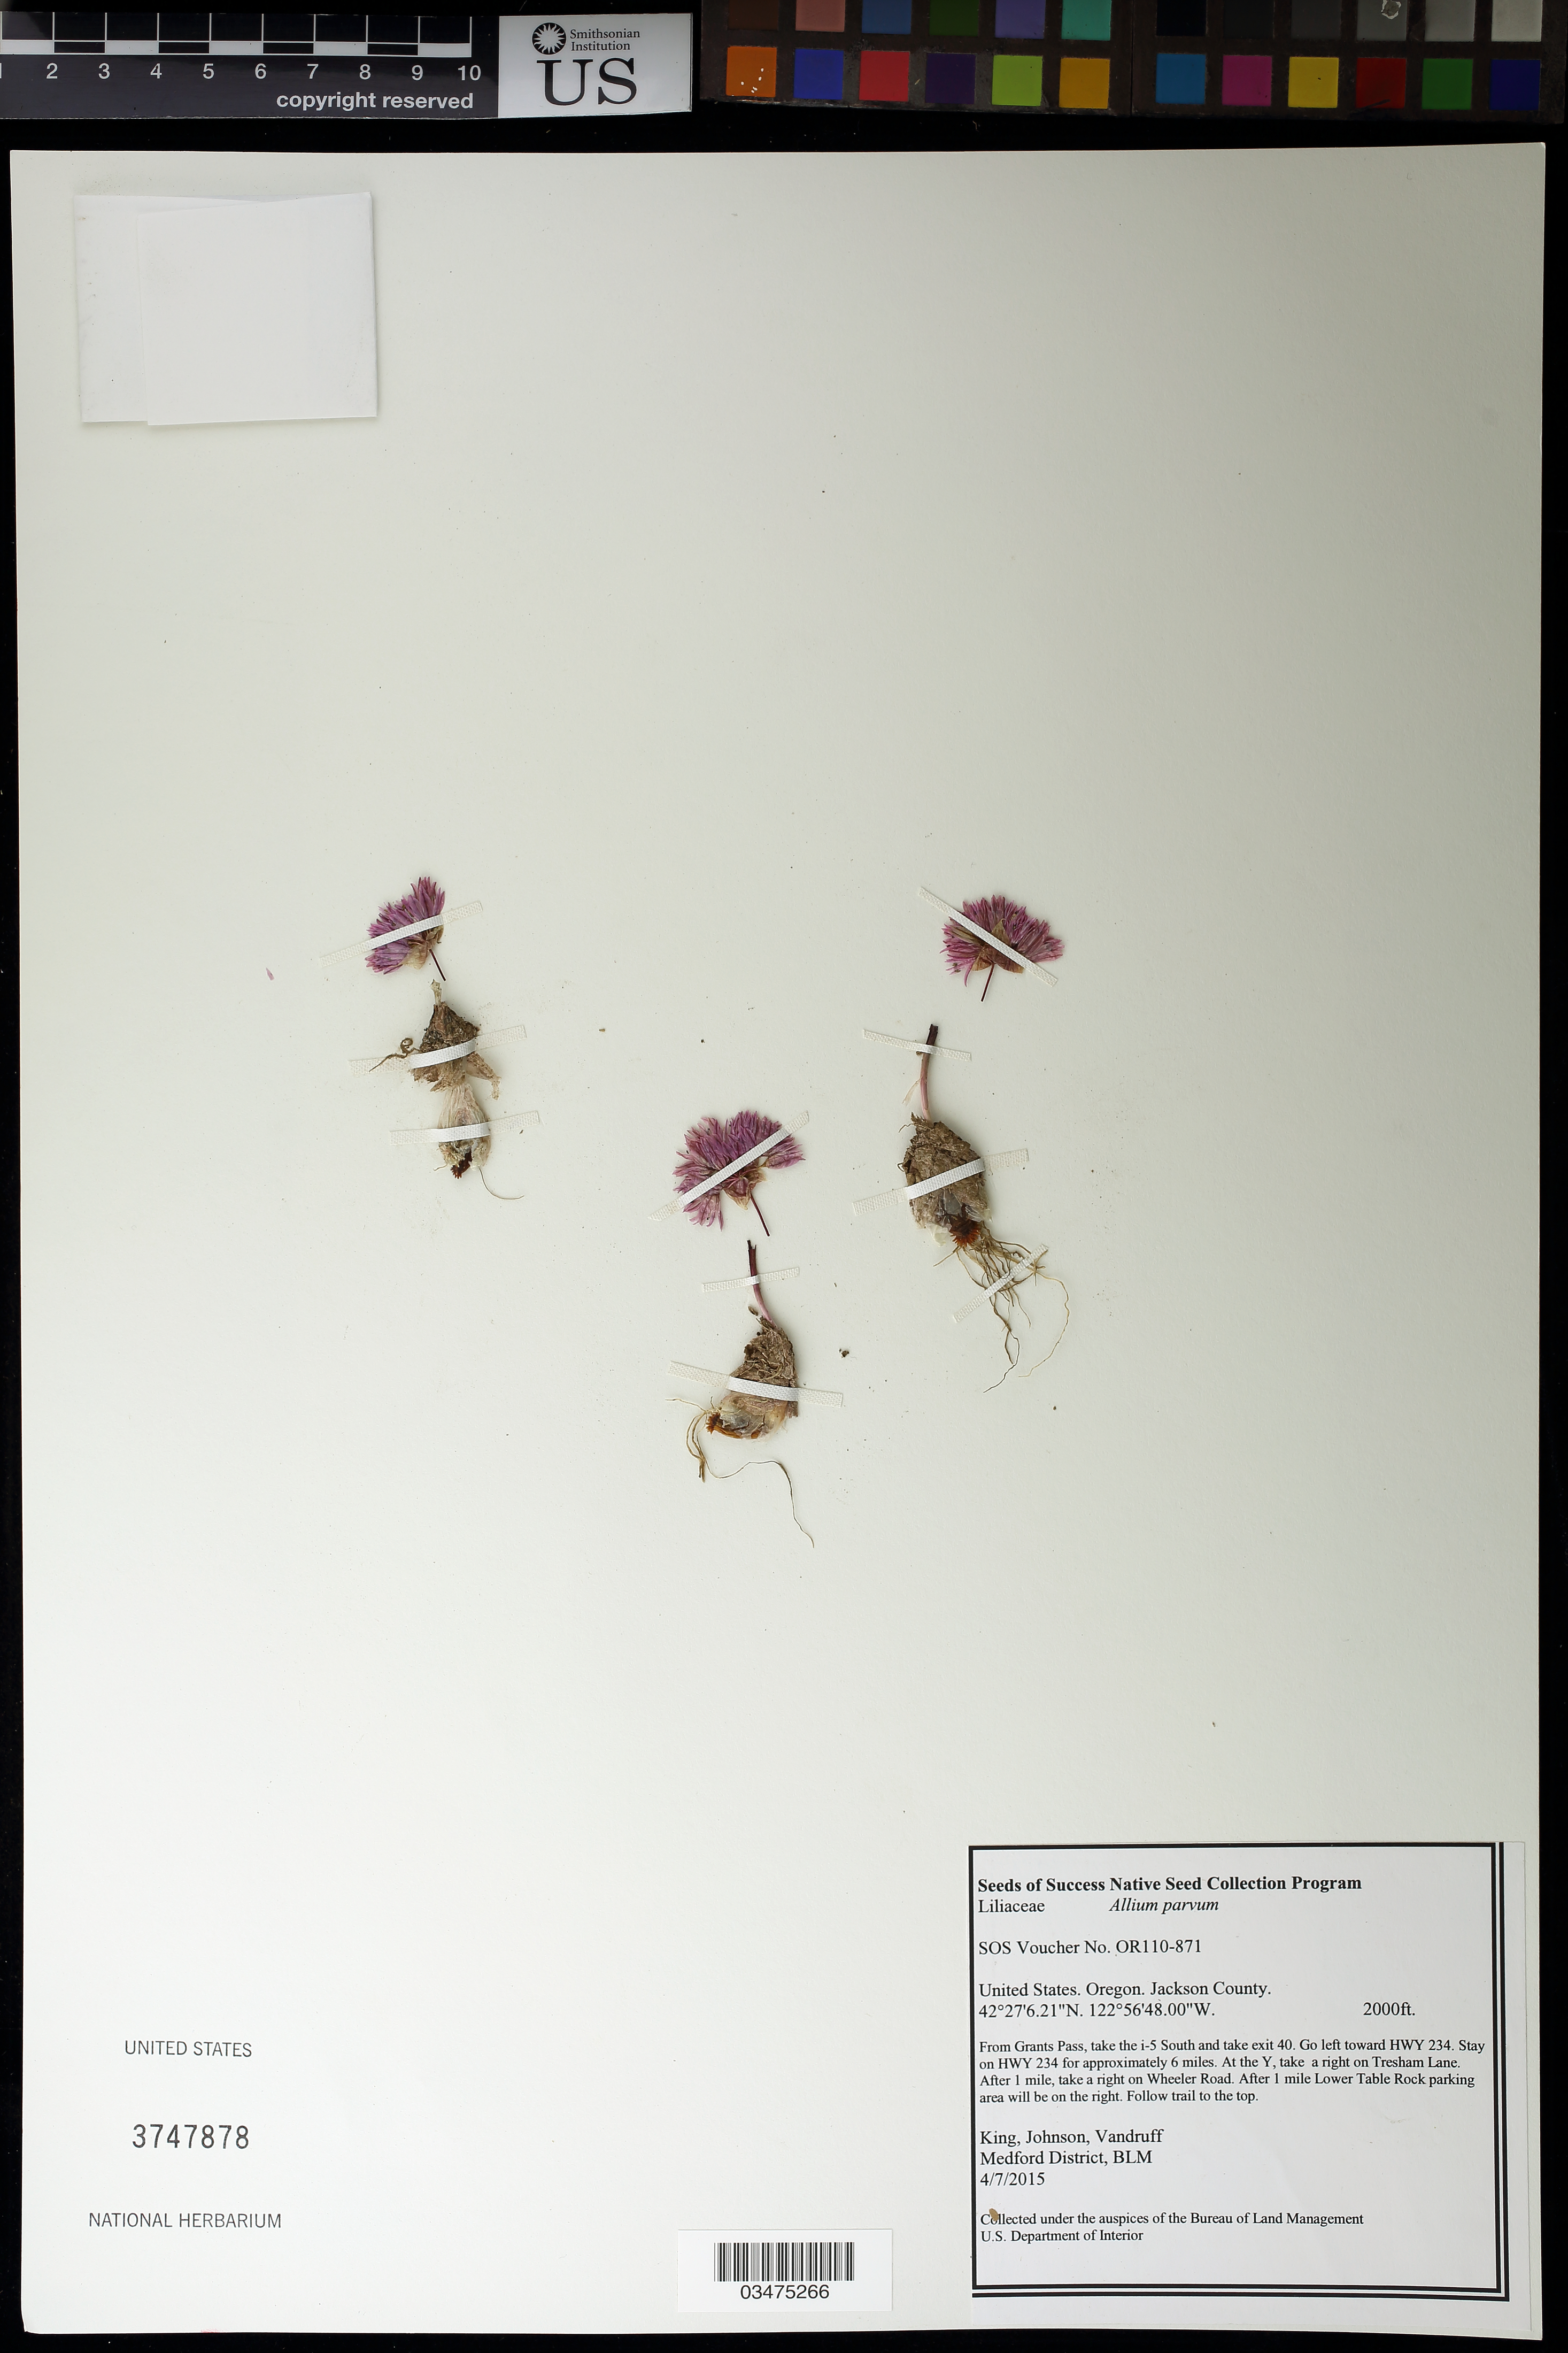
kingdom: Plantae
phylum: Tracheophyta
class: Liliopsida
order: Asparagales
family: Amaryllidaceae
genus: Allium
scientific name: Allium parvum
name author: Kellogg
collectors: King, --, -- Johnson & -. Vandruff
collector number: OR110-871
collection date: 2015-04-07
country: United States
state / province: Oregon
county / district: Jackson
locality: Wheeler Road, after 1 mi. Lower Table Rock parking area on the right, trail to the top.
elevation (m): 610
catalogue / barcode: US 3747878